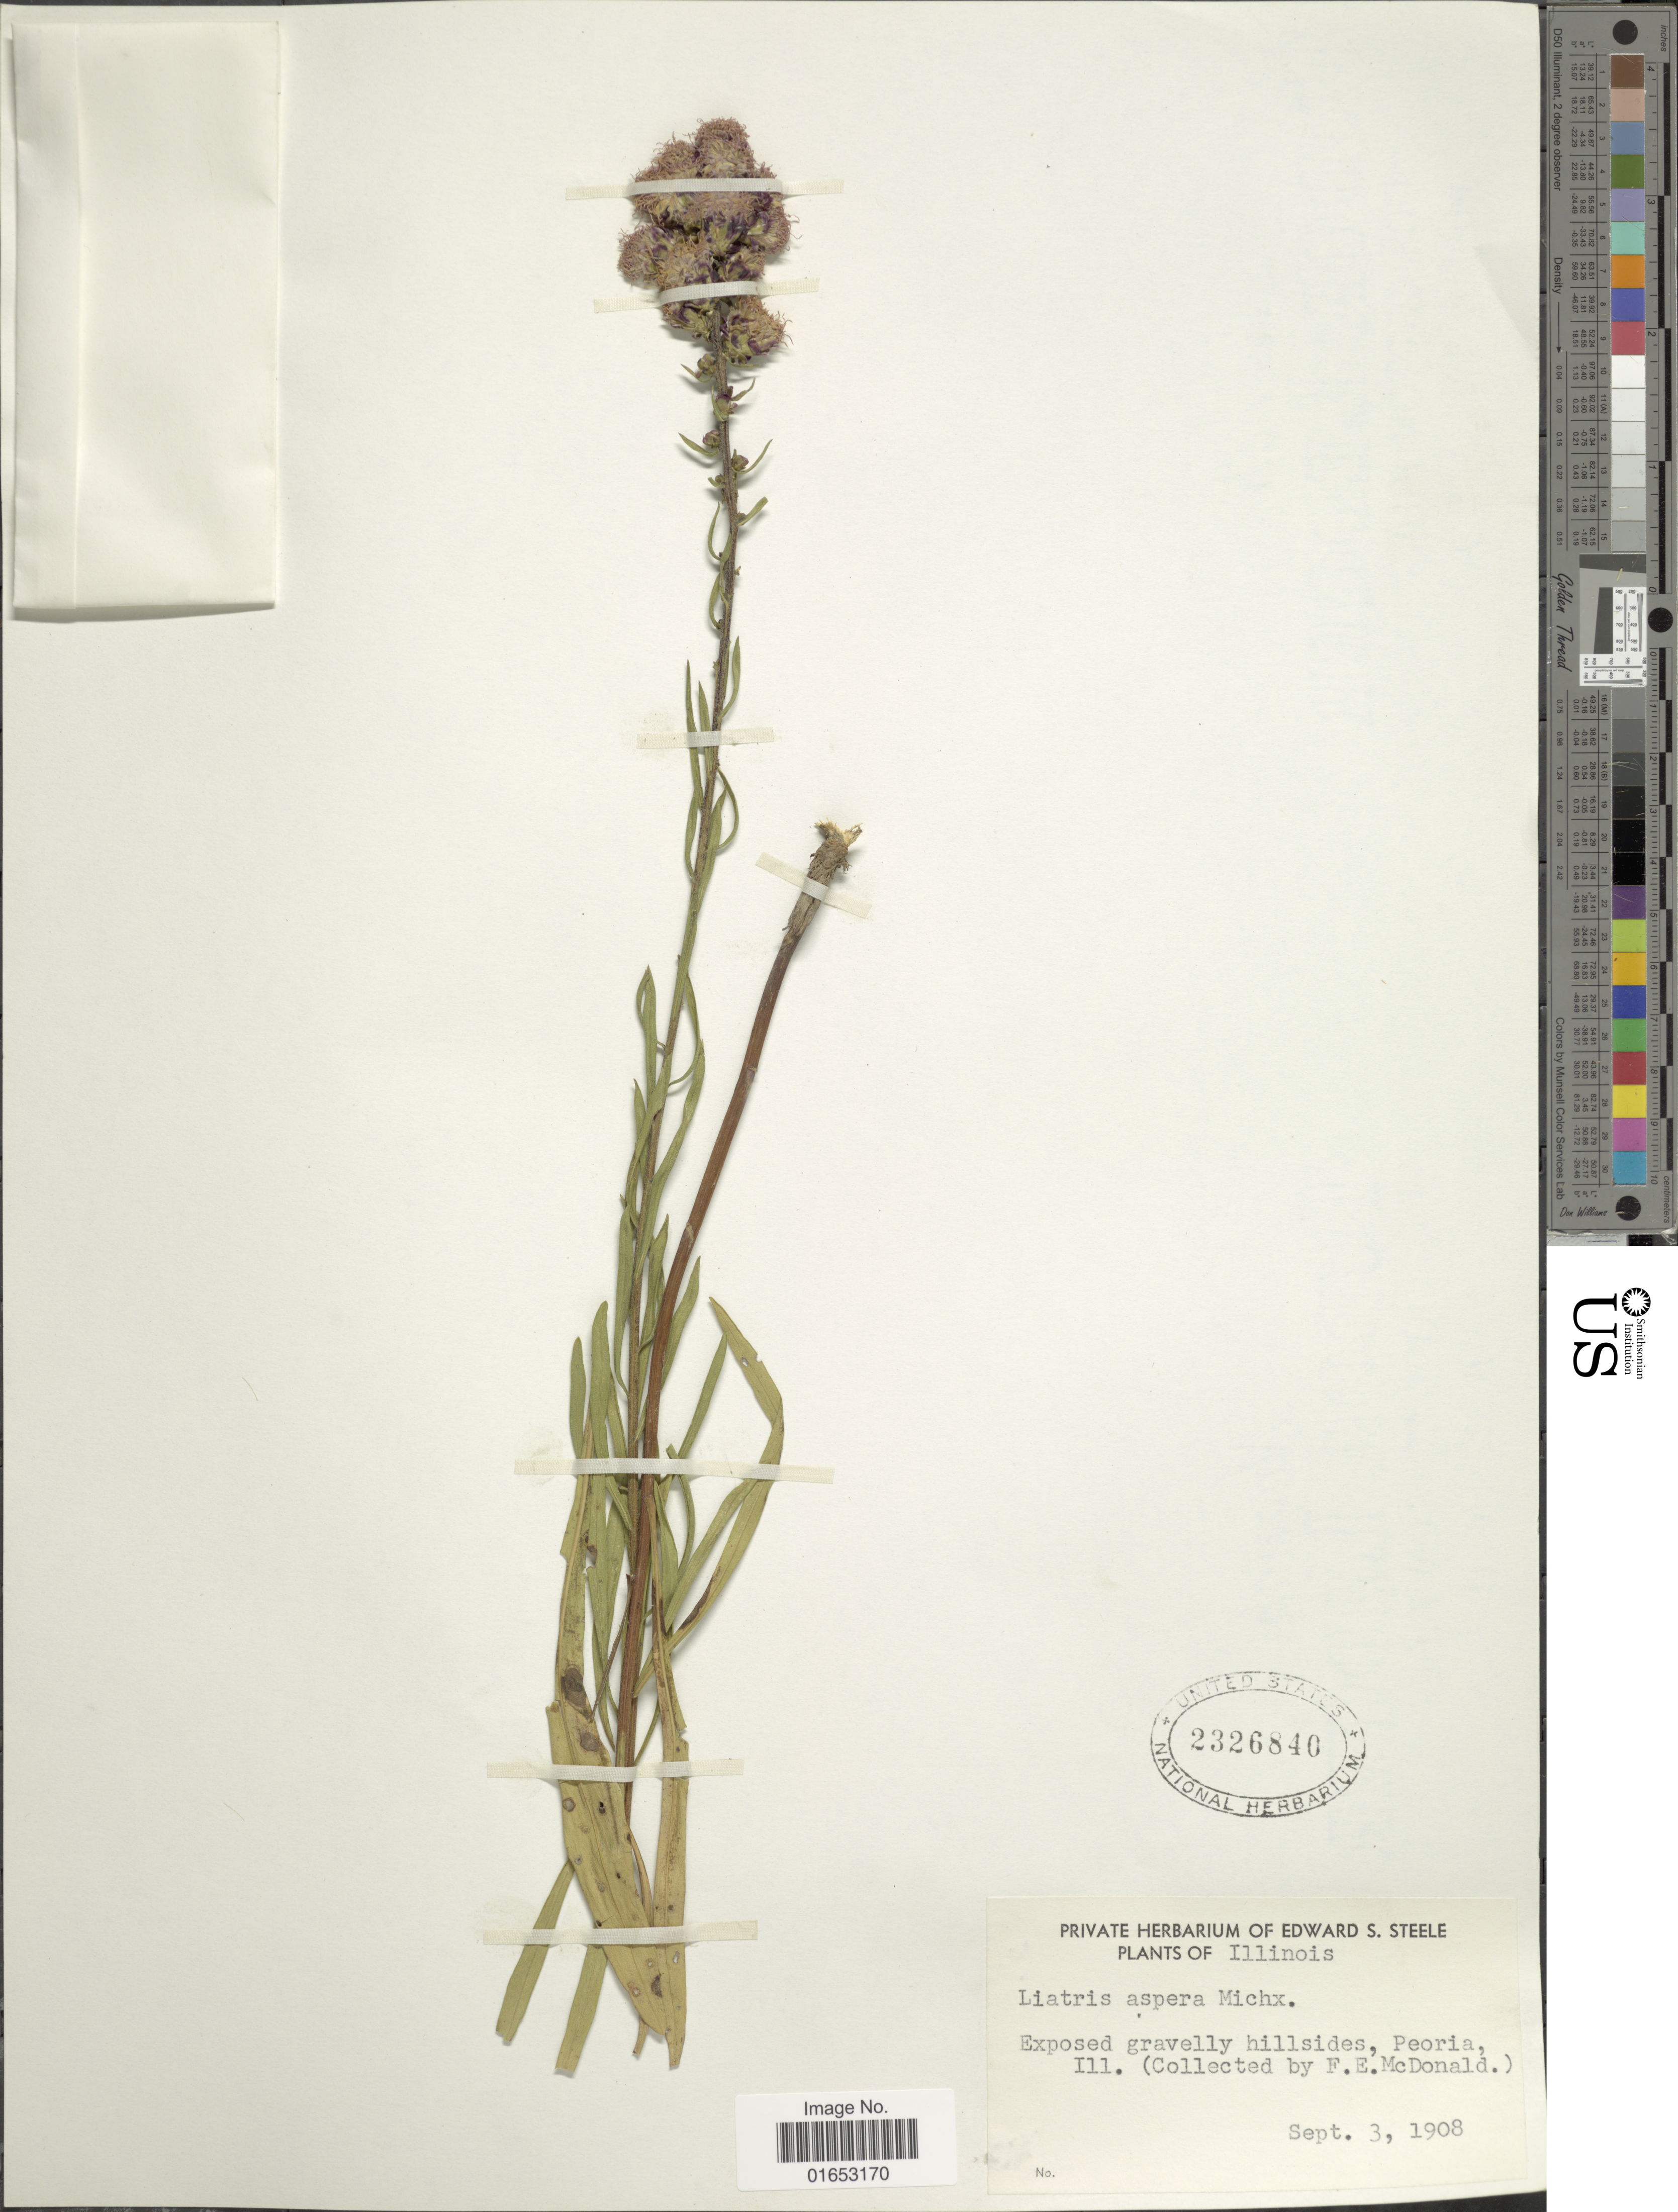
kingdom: Plantae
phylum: Tracheophyta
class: Magnoliopsida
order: Asterales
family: Asteraceae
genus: Liatris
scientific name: Liatris aspera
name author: Michx.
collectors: F. E. McDonald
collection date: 1908-09-03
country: United States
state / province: Illinois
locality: Peoria, Exposed gravelly hillsides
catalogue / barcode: US 2326840